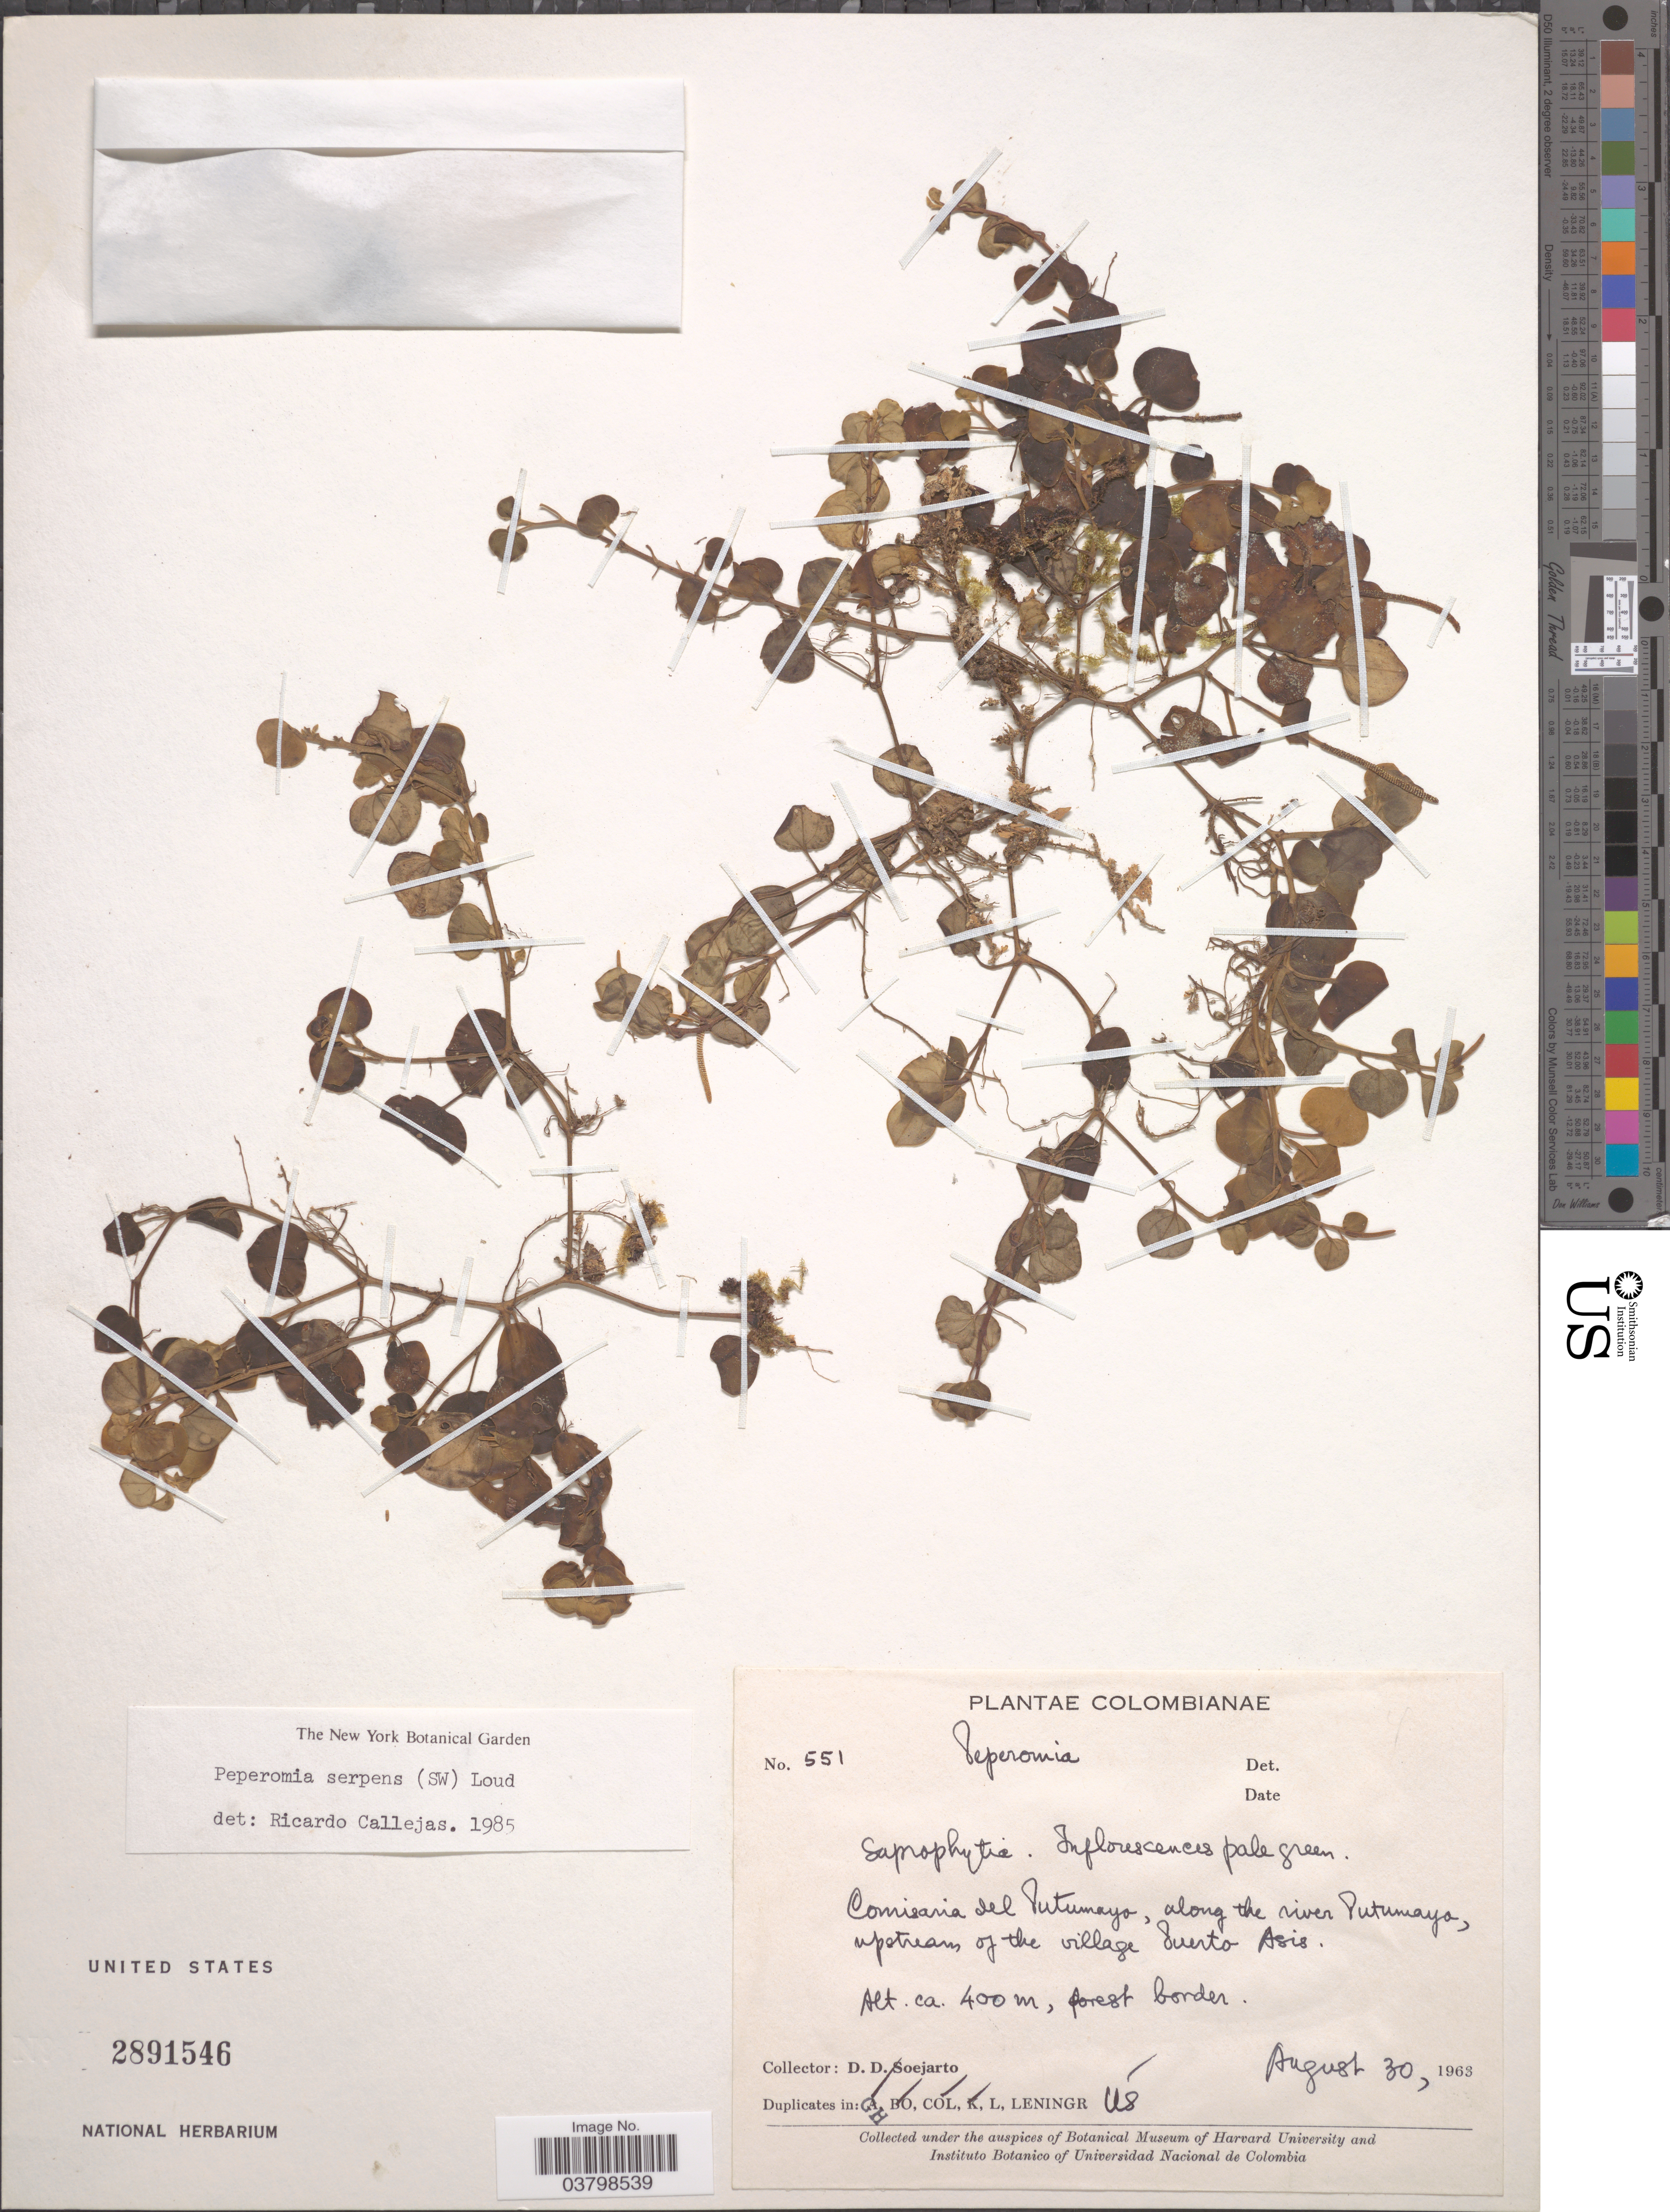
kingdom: Plantae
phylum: Tracheophyta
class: Magnoliopsida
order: Piperales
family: Piperaceae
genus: Peperomia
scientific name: Peperomia serpens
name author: (Sw.) Loudon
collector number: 551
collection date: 1963-08-30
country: Colombia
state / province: Putumayo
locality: Comisaria del Putumayo, along the river Putumayo, upstream of the village Puerto Asis.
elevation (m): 400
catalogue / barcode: US 2891546